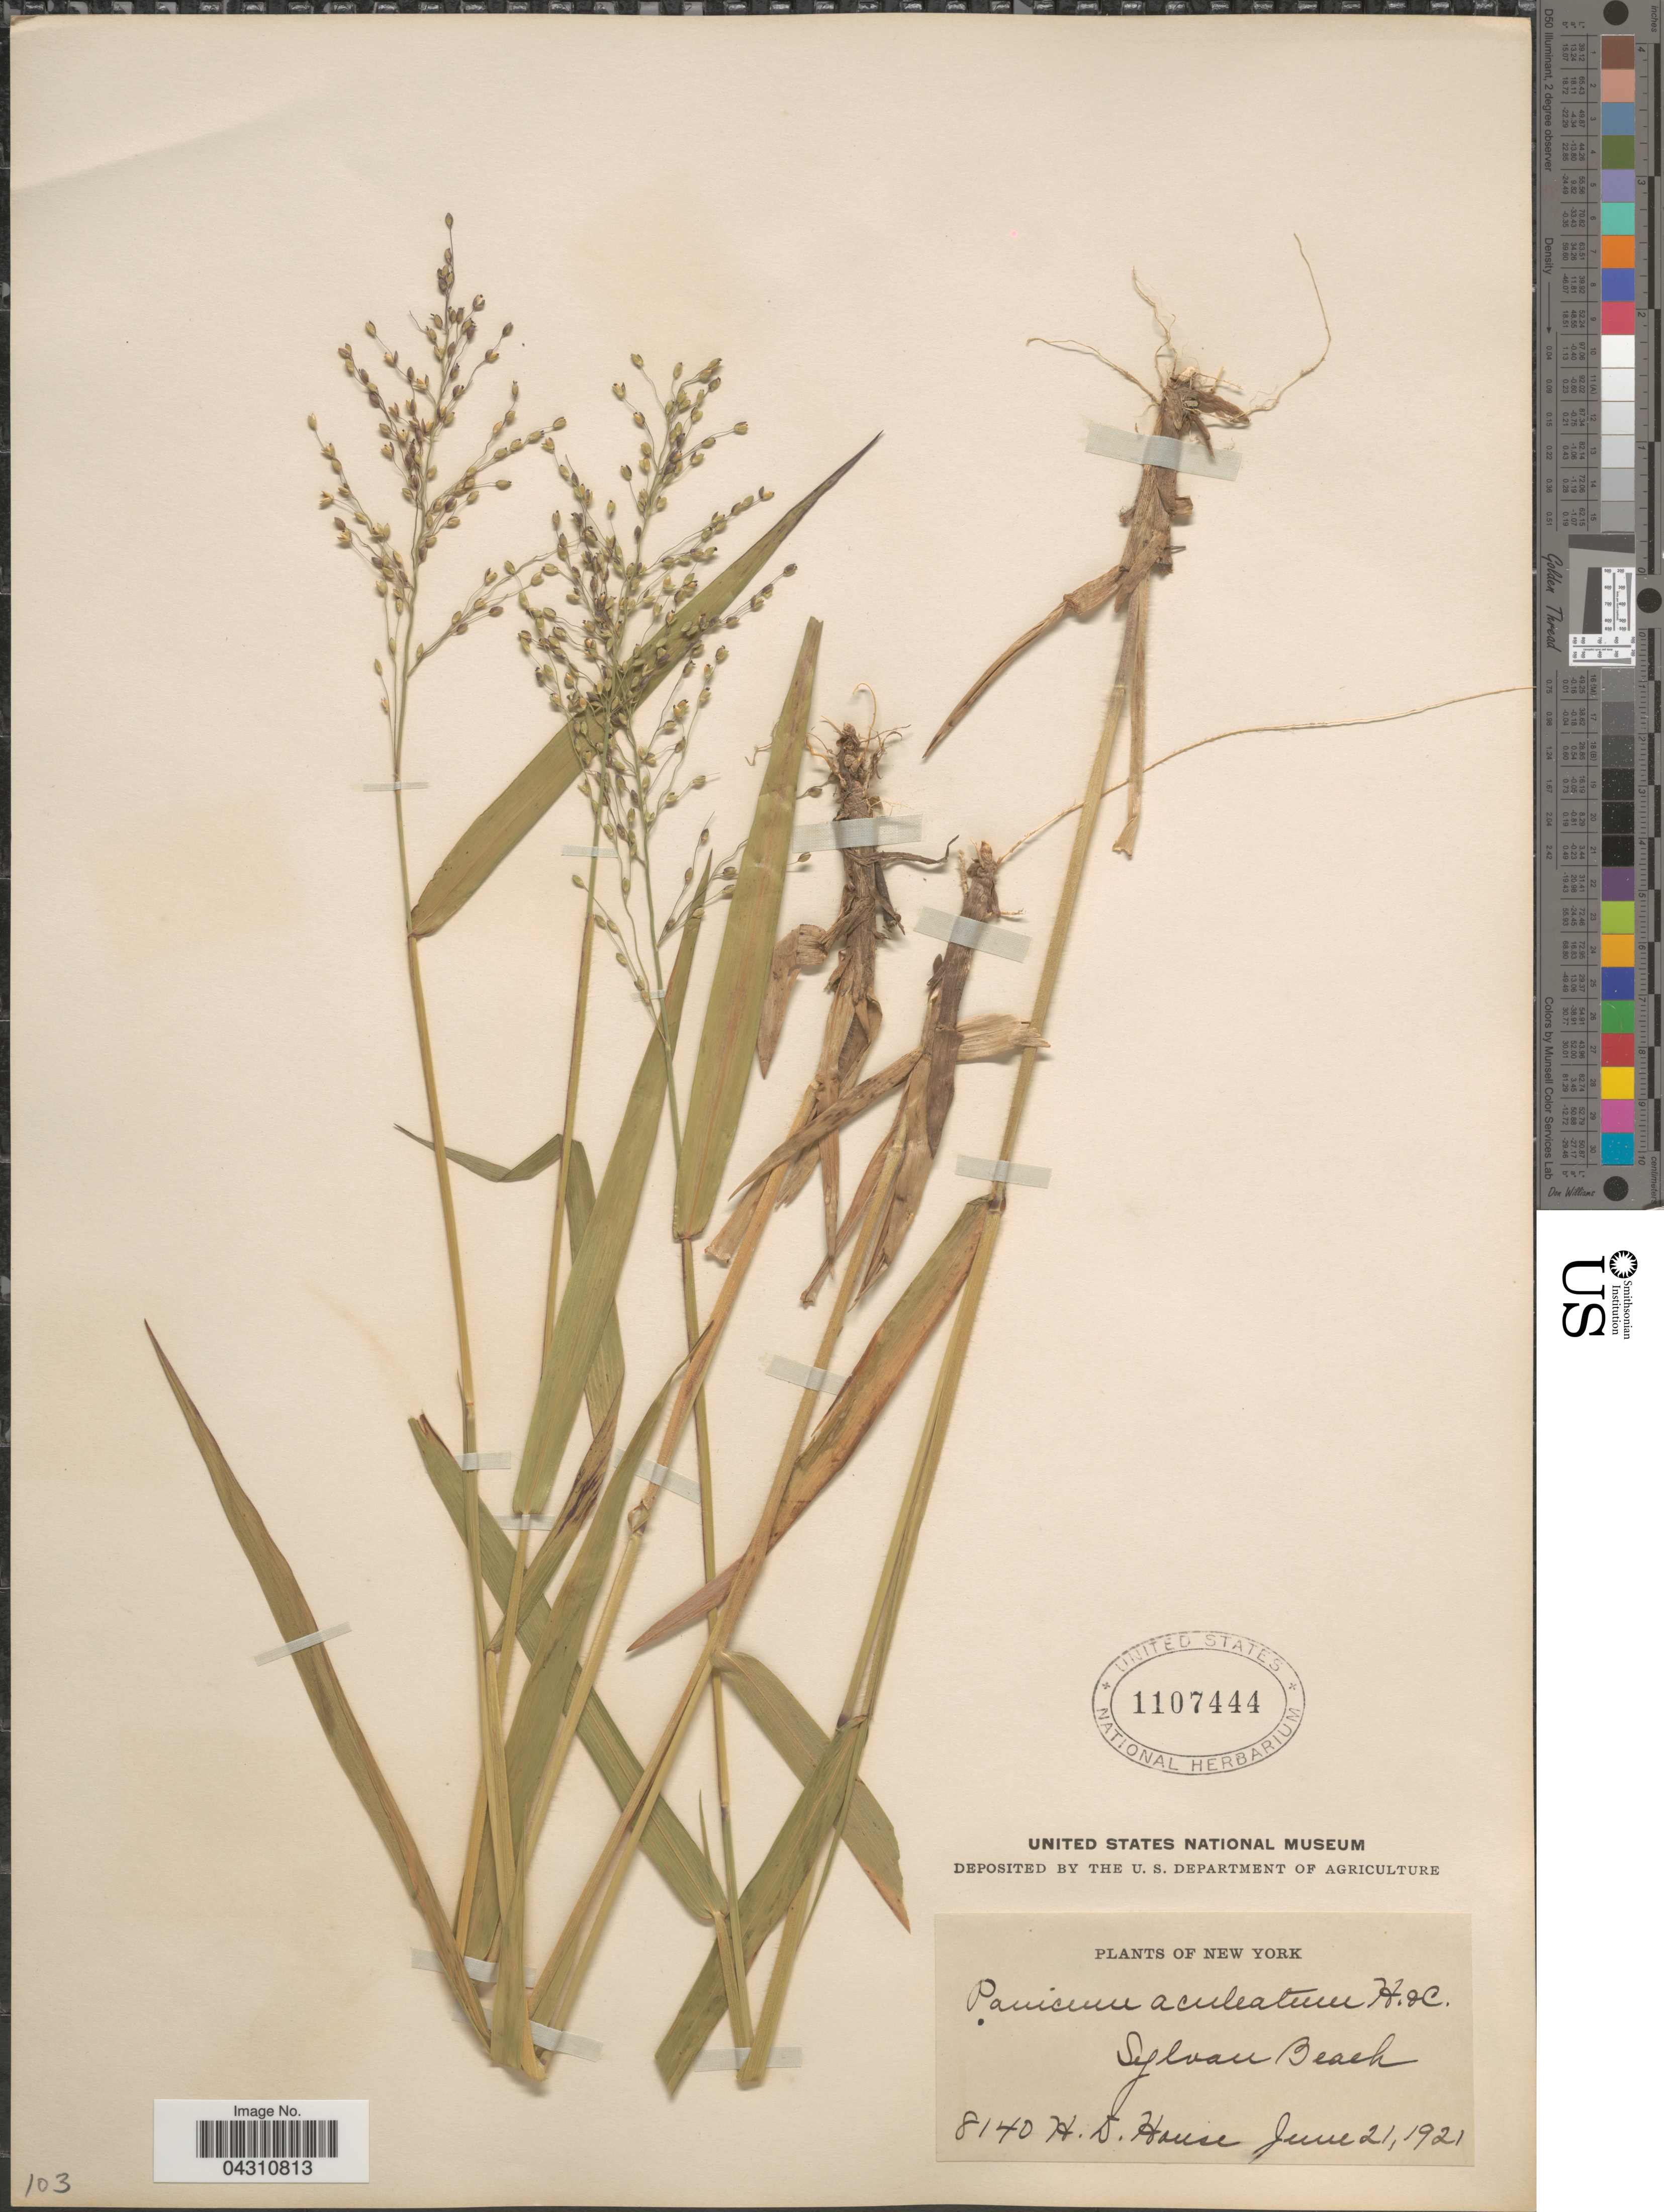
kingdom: Plantae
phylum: Tracheophyta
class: Liliopsida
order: Poales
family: Poaceae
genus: Dichanthelium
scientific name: Dichanthelium scabriusculum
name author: (Elliott) Gould & C.A. Clark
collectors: H. D. House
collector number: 8140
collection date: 1921-06-21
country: United States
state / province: New York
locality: Sylvan Beach.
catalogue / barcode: US 1107444